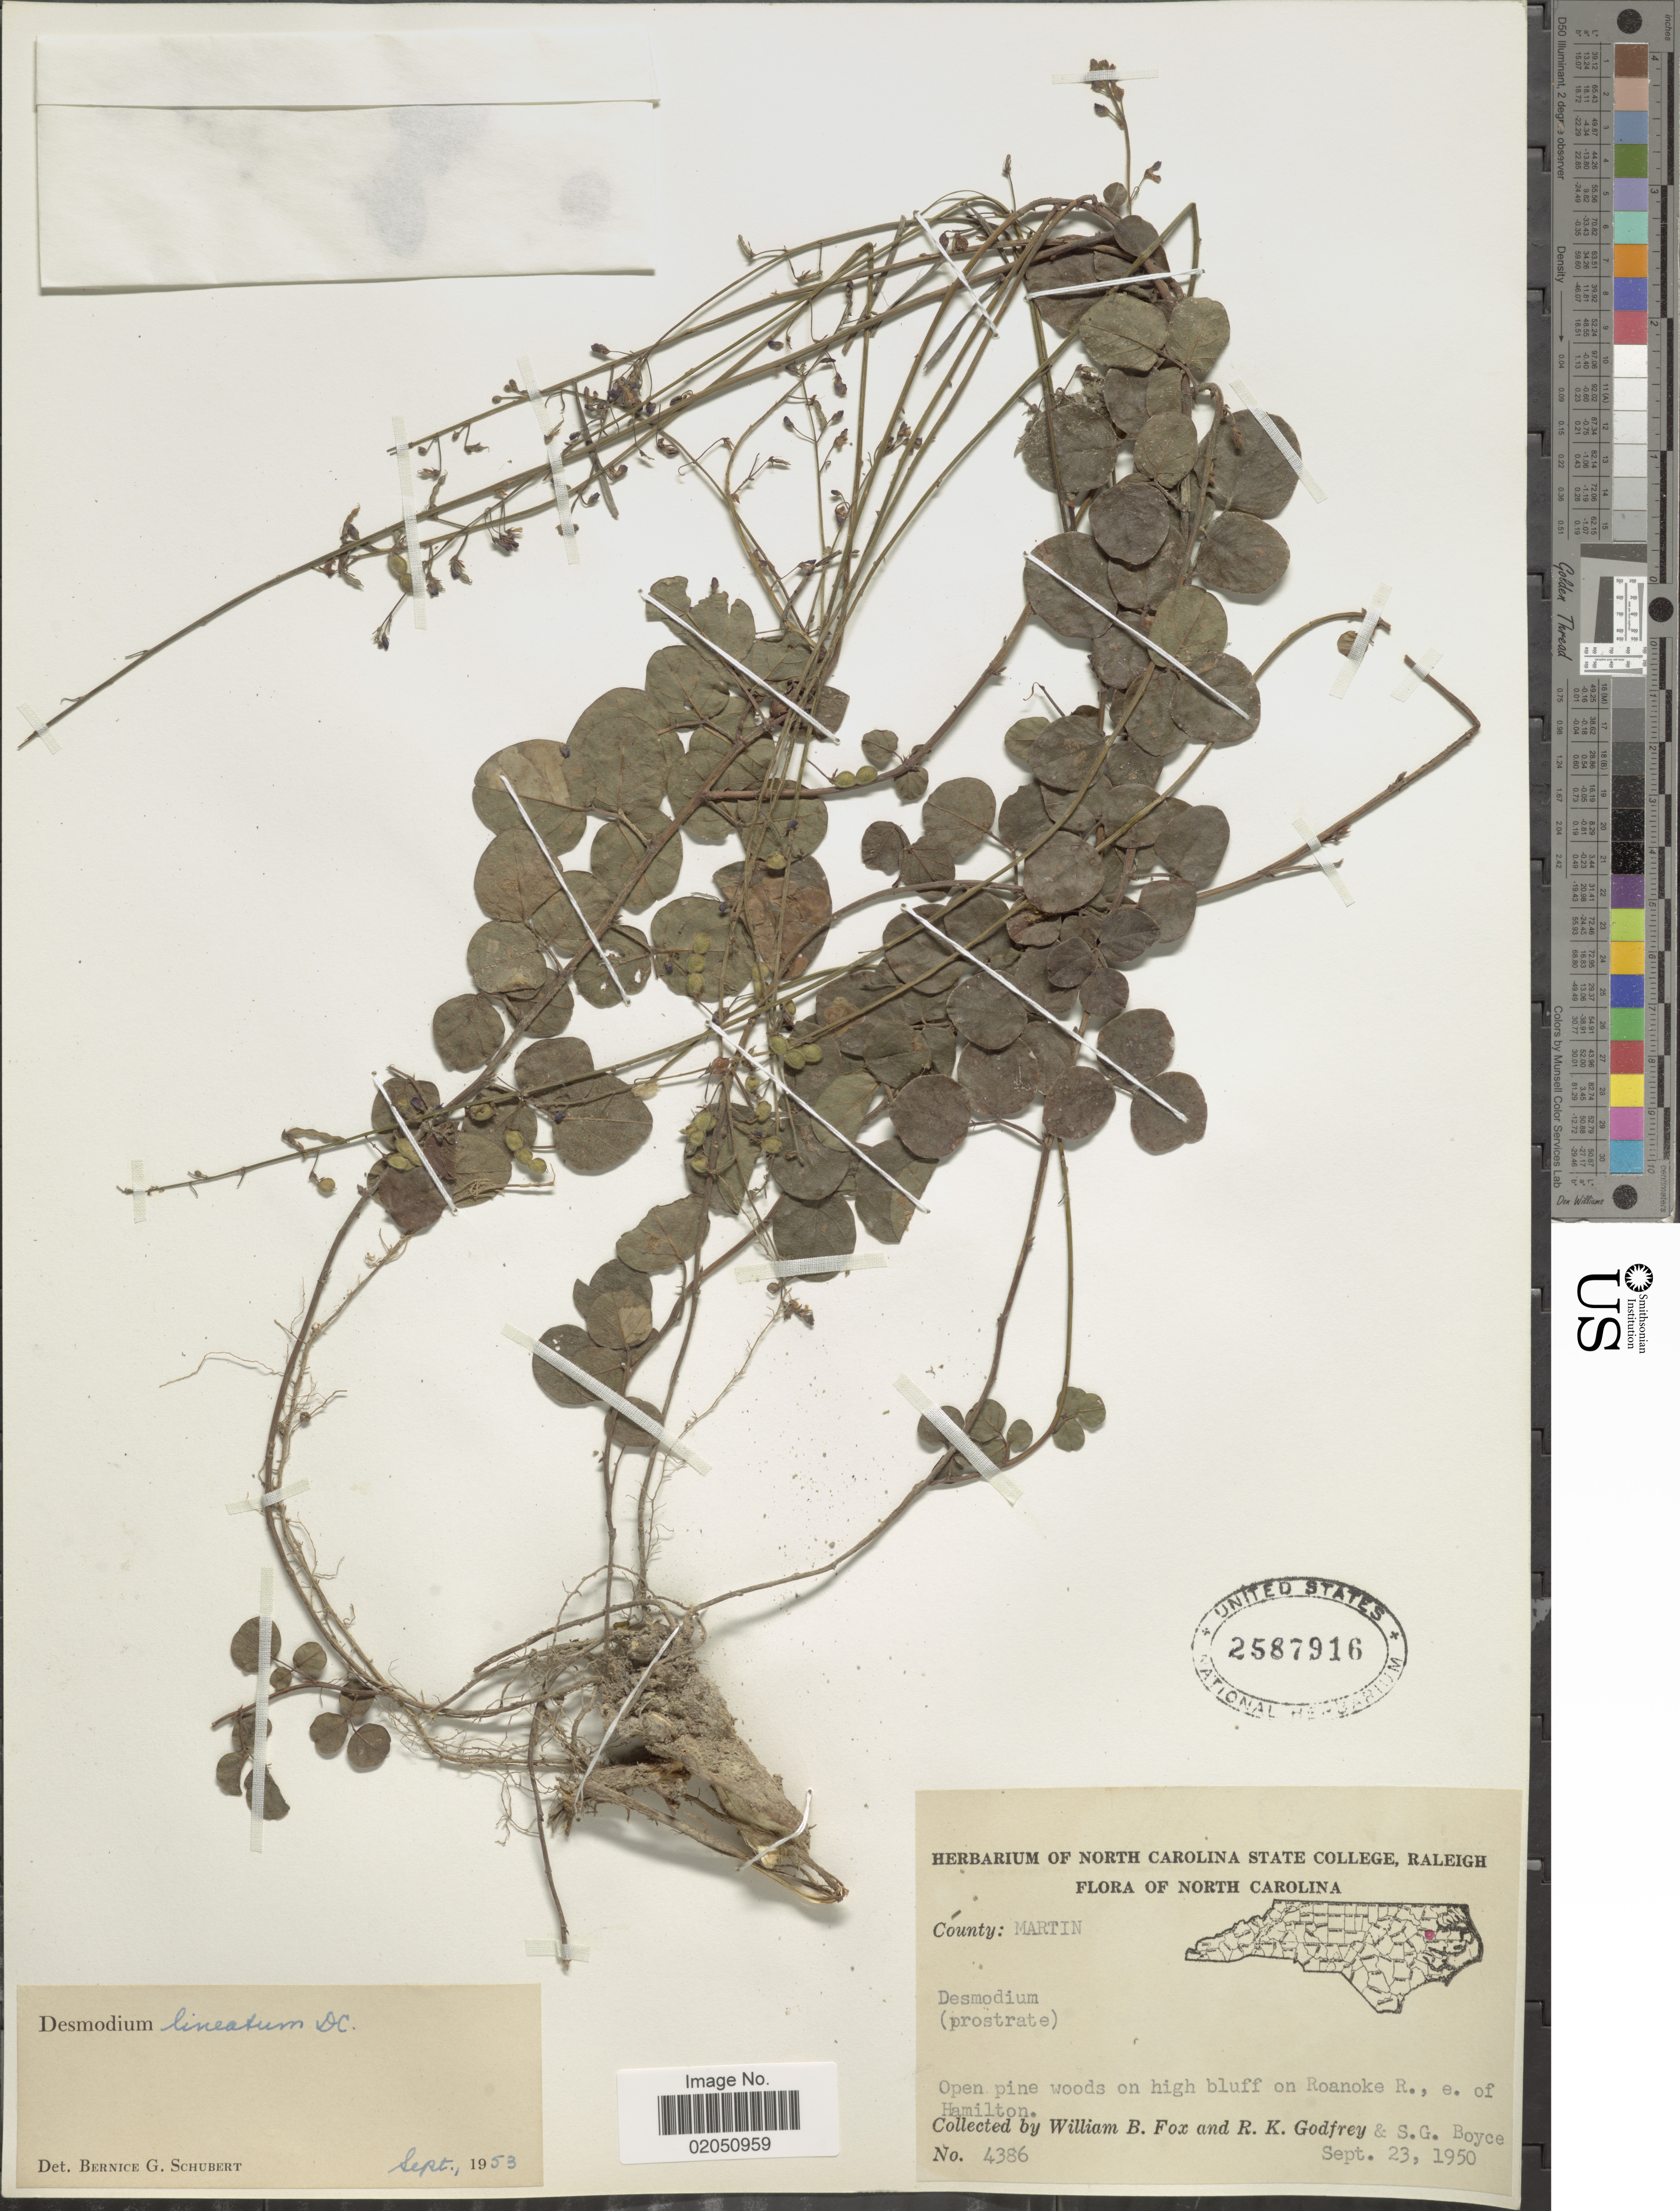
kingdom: Plantae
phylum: Tracheophyta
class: Magnoliopsida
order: Fabales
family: Fabaceae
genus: Desmodium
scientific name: Desmodium lineatum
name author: DC.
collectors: W. B. Fox, R. K. Godfrey & S. Boyce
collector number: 4386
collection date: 1950-09-23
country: United States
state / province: North Carolina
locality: County: Martin, Open pine woods on high bluff on Roanoke R., e. of Hamilton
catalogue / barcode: US 2587916